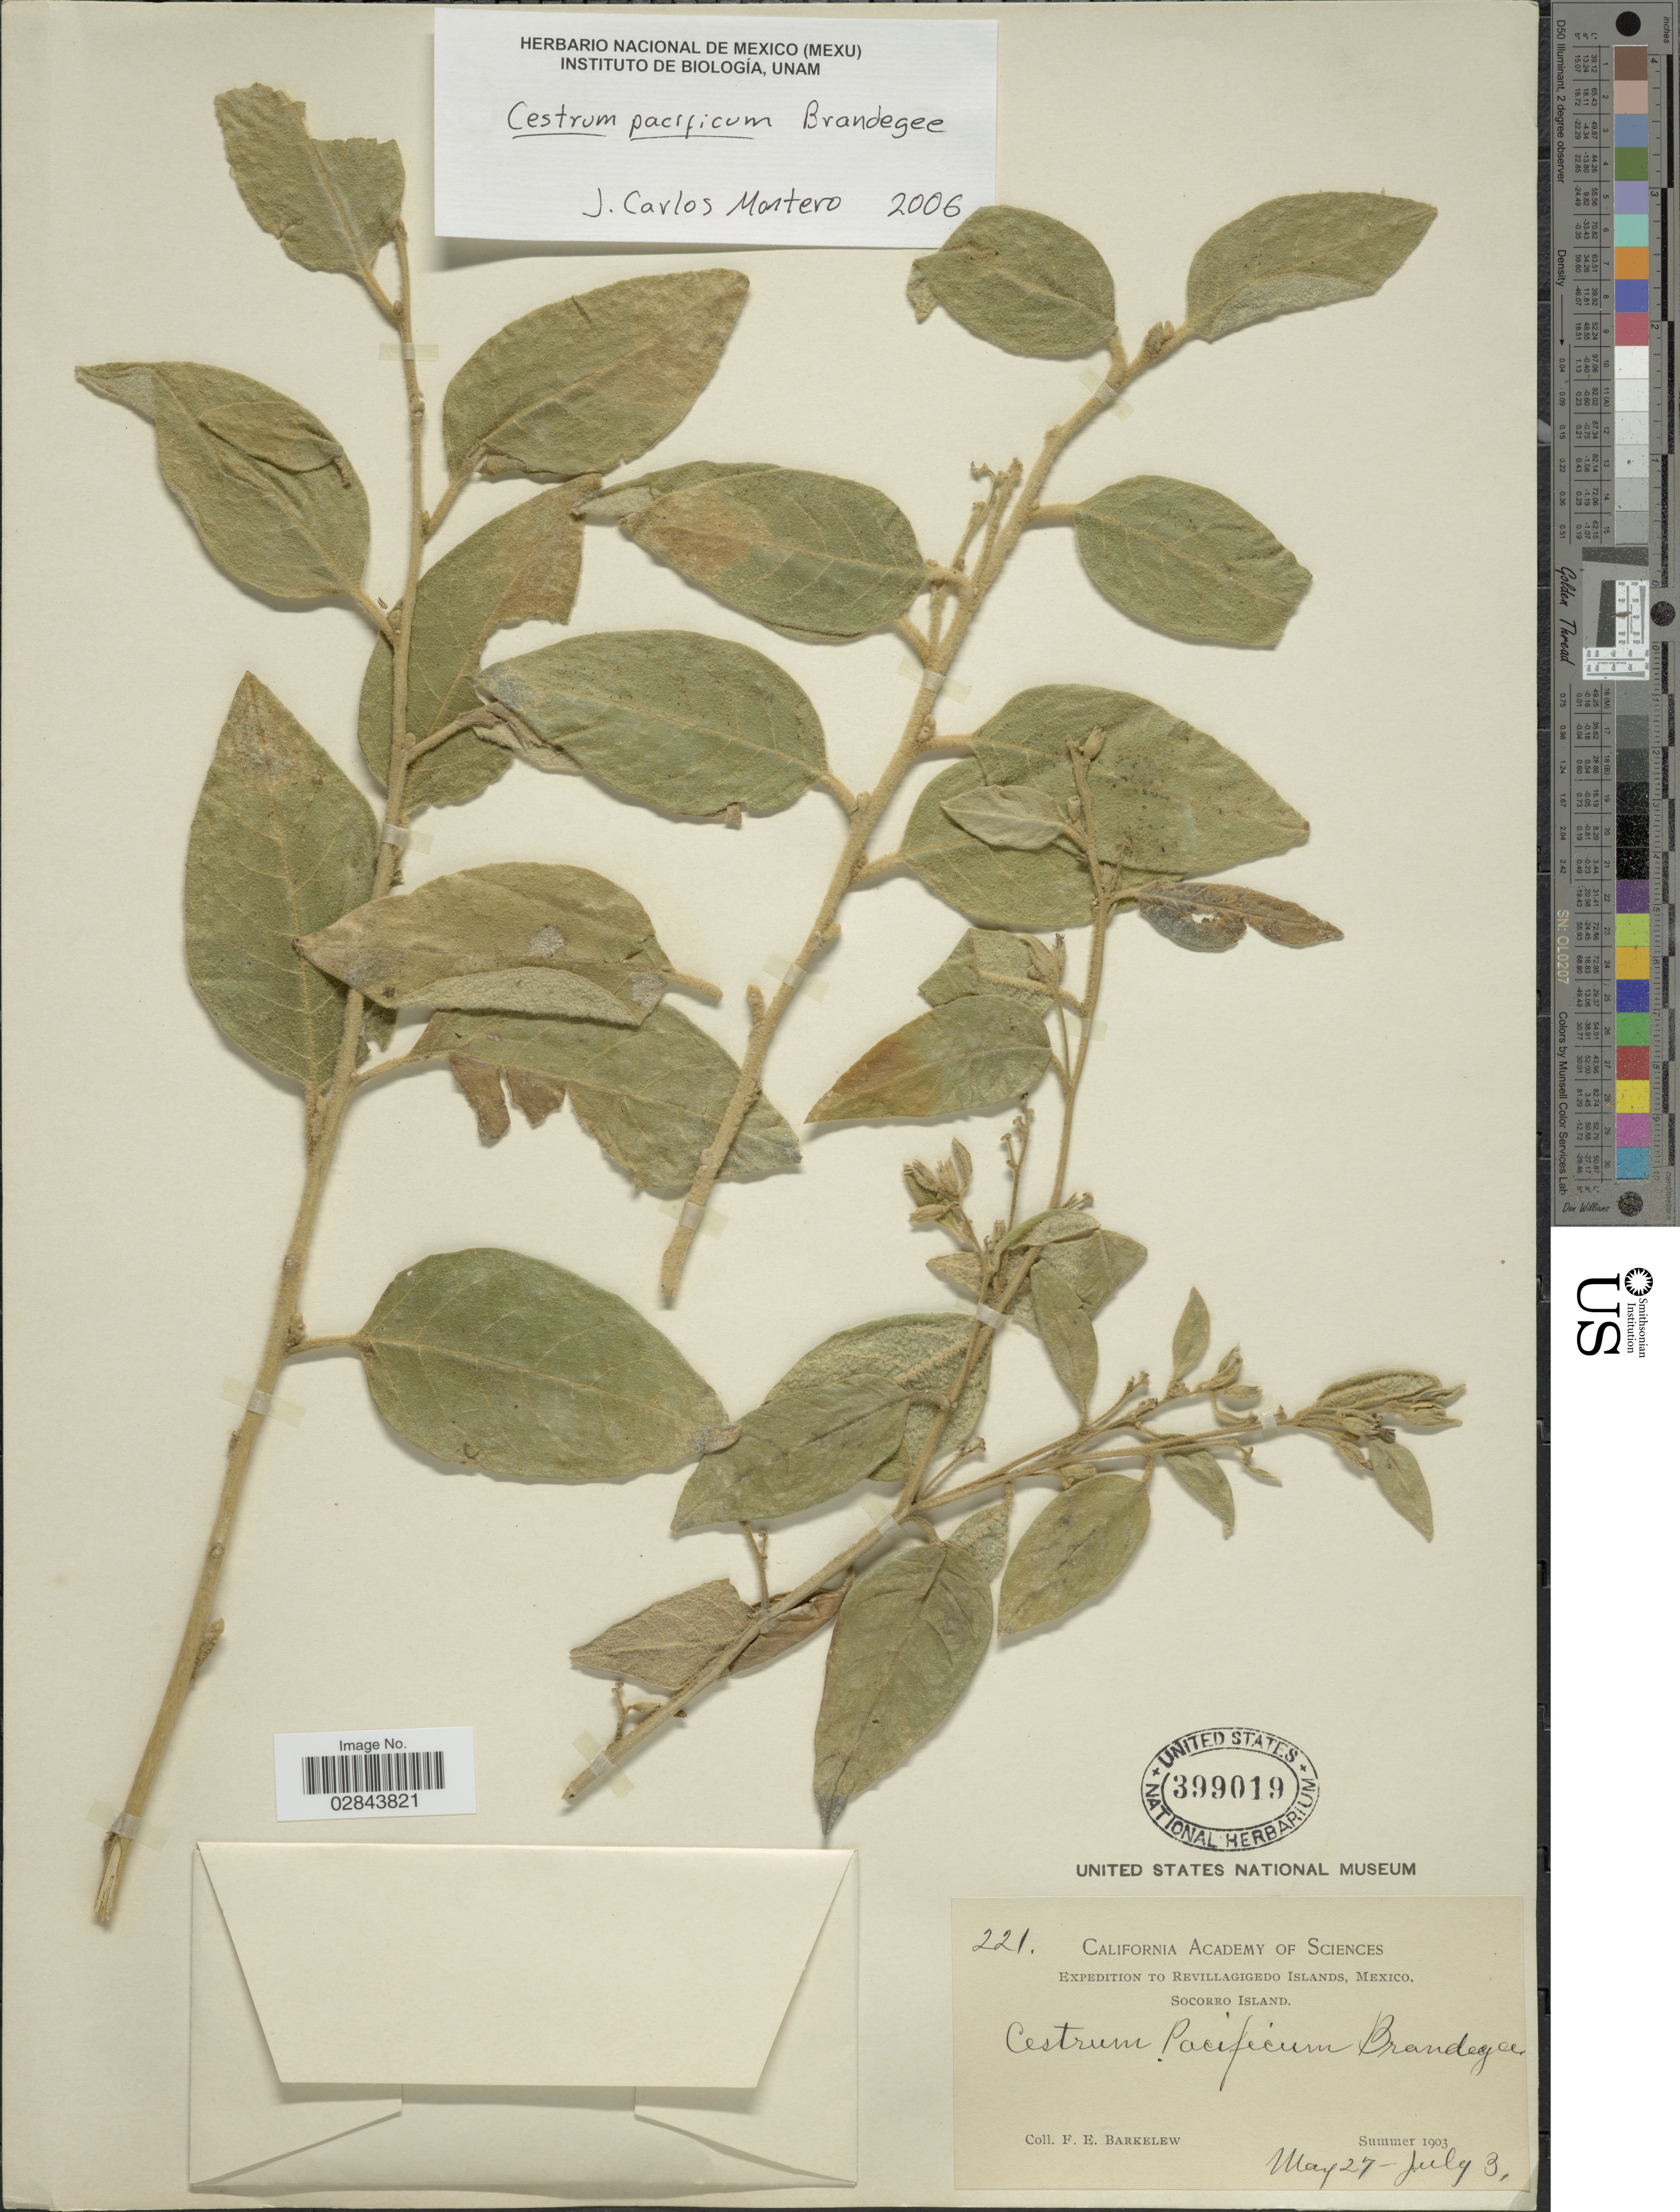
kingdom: Plantae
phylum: Tracheophyta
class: Magnoliopsida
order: Solanales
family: Solanaceae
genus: Cestrum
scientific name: Cestrum pacificum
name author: Brandegee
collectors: F. Barkelew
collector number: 221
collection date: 1903-03-27/1903-07-03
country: Mexico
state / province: Colima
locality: The Revillagigedo Islands, Socorro Island.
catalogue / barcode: US 399019